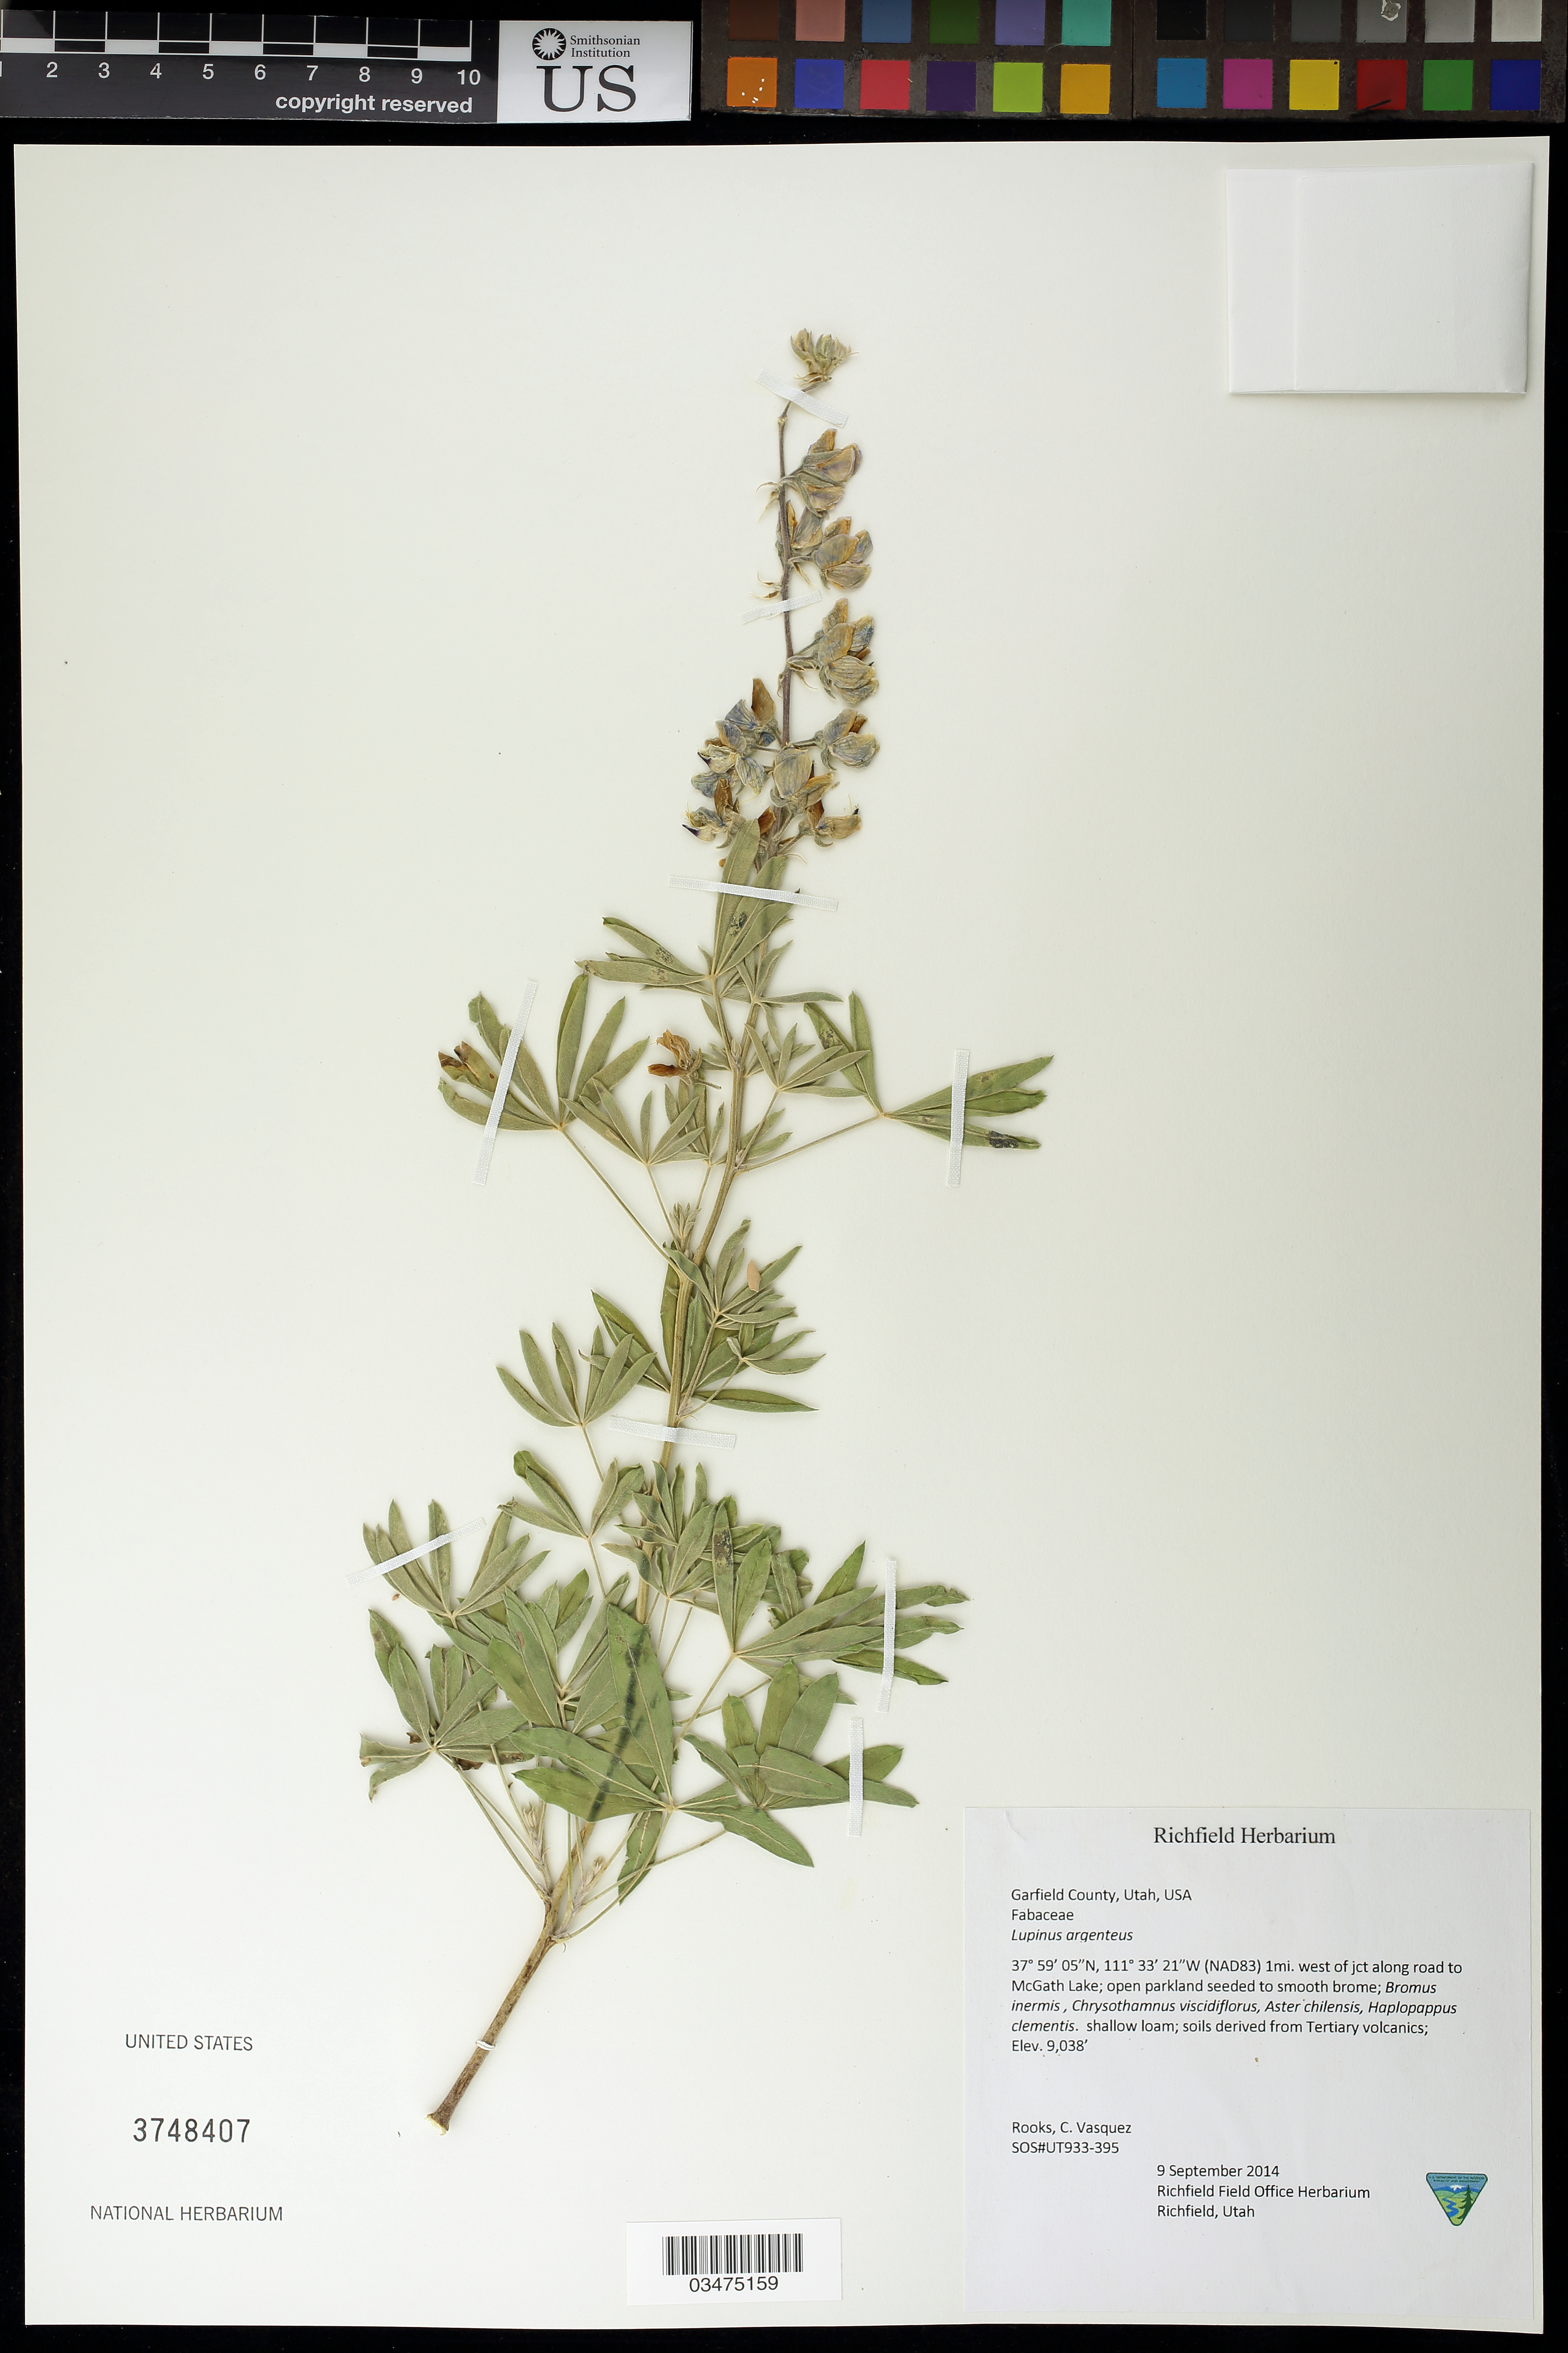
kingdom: Plantae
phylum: Tracheophyta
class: Magnoliopsida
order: Fabales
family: Fabaceae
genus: Lupinus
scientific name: Lupinus argenteus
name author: Pursh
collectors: -. Rooks & C. Vasquez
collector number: UT933-395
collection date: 2014-09-09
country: United States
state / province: Utah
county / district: Garfield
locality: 1 mi. W of jct along road to McGath Lake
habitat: Shallow loam, soils derived from Tertiary volcanics. Open parkland seeded to smooth brome.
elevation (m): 2755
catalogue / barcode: US 3748407